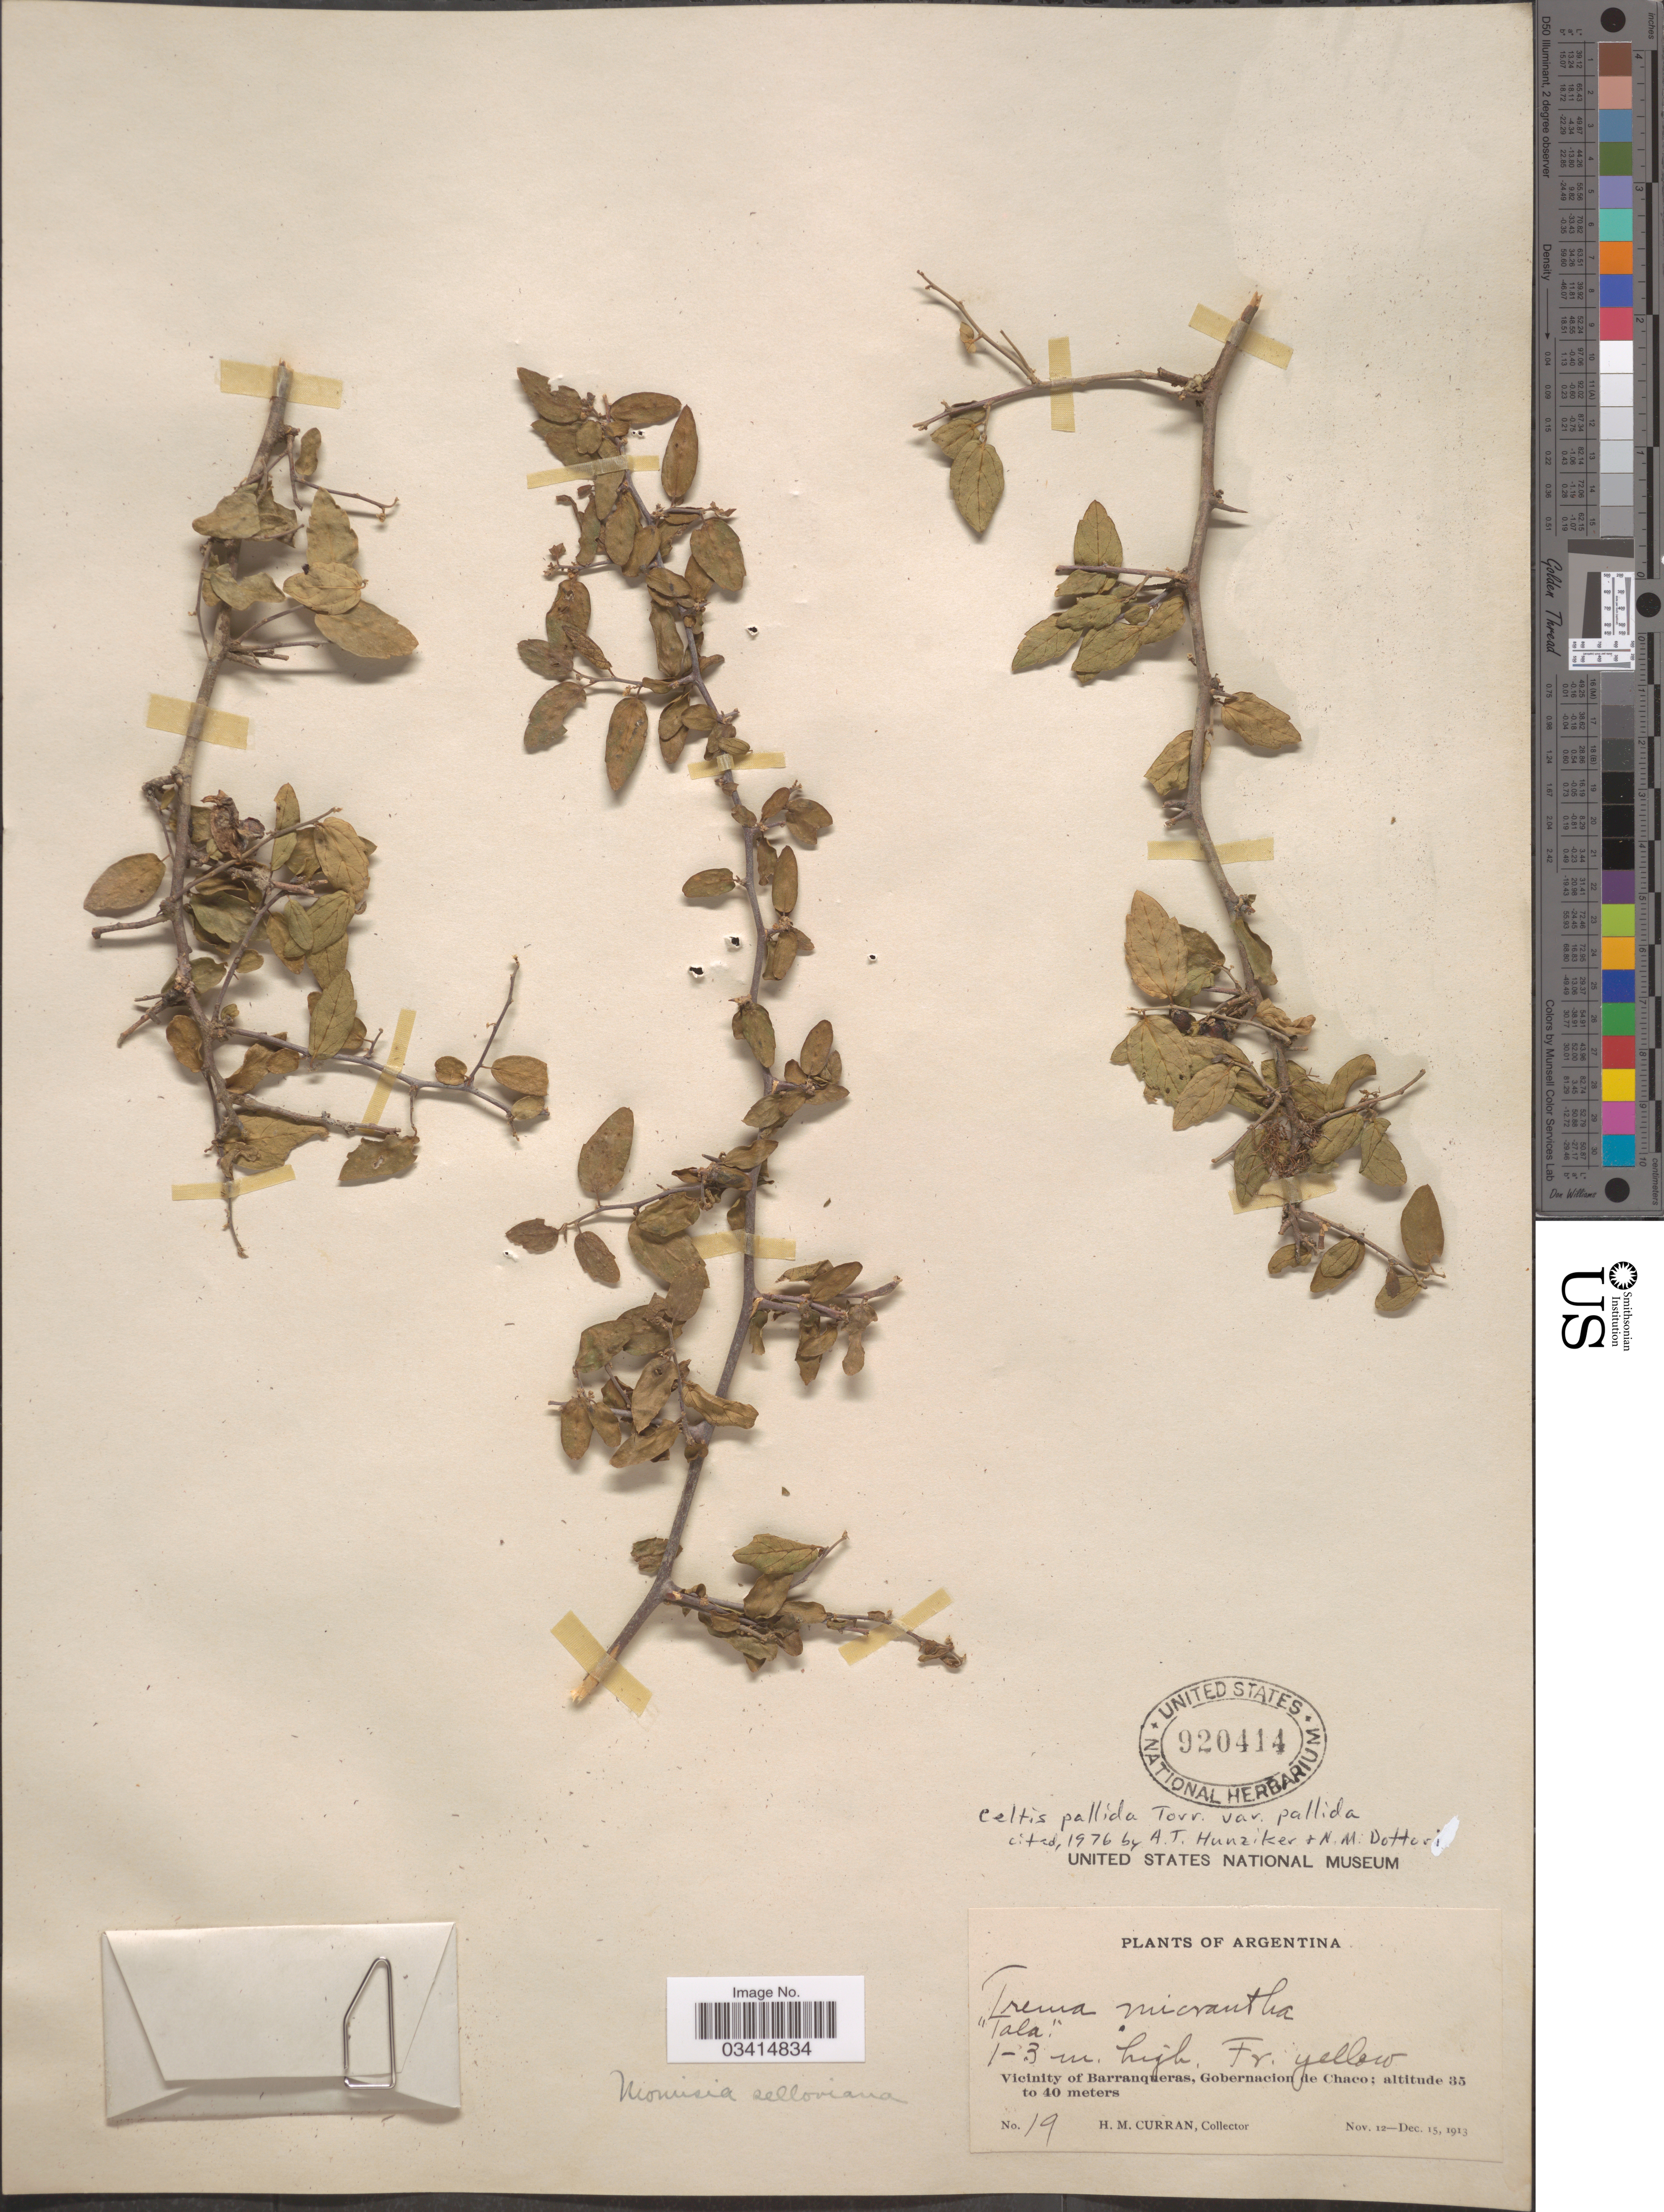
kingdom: Plantae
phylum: Tracheophyta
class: Magnoliopsida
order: Rosales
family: Cannabaceae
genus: Celtis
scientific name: Celtis pallida var. pallida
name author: Torr.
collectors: H. M. Curran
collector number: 19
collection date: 1913-11-12/1913-12-15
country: Argentina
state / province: Chaco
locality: Vicinity of Barranqueras, Gobernación de Chaco.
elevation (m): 35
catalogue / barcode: US 920414